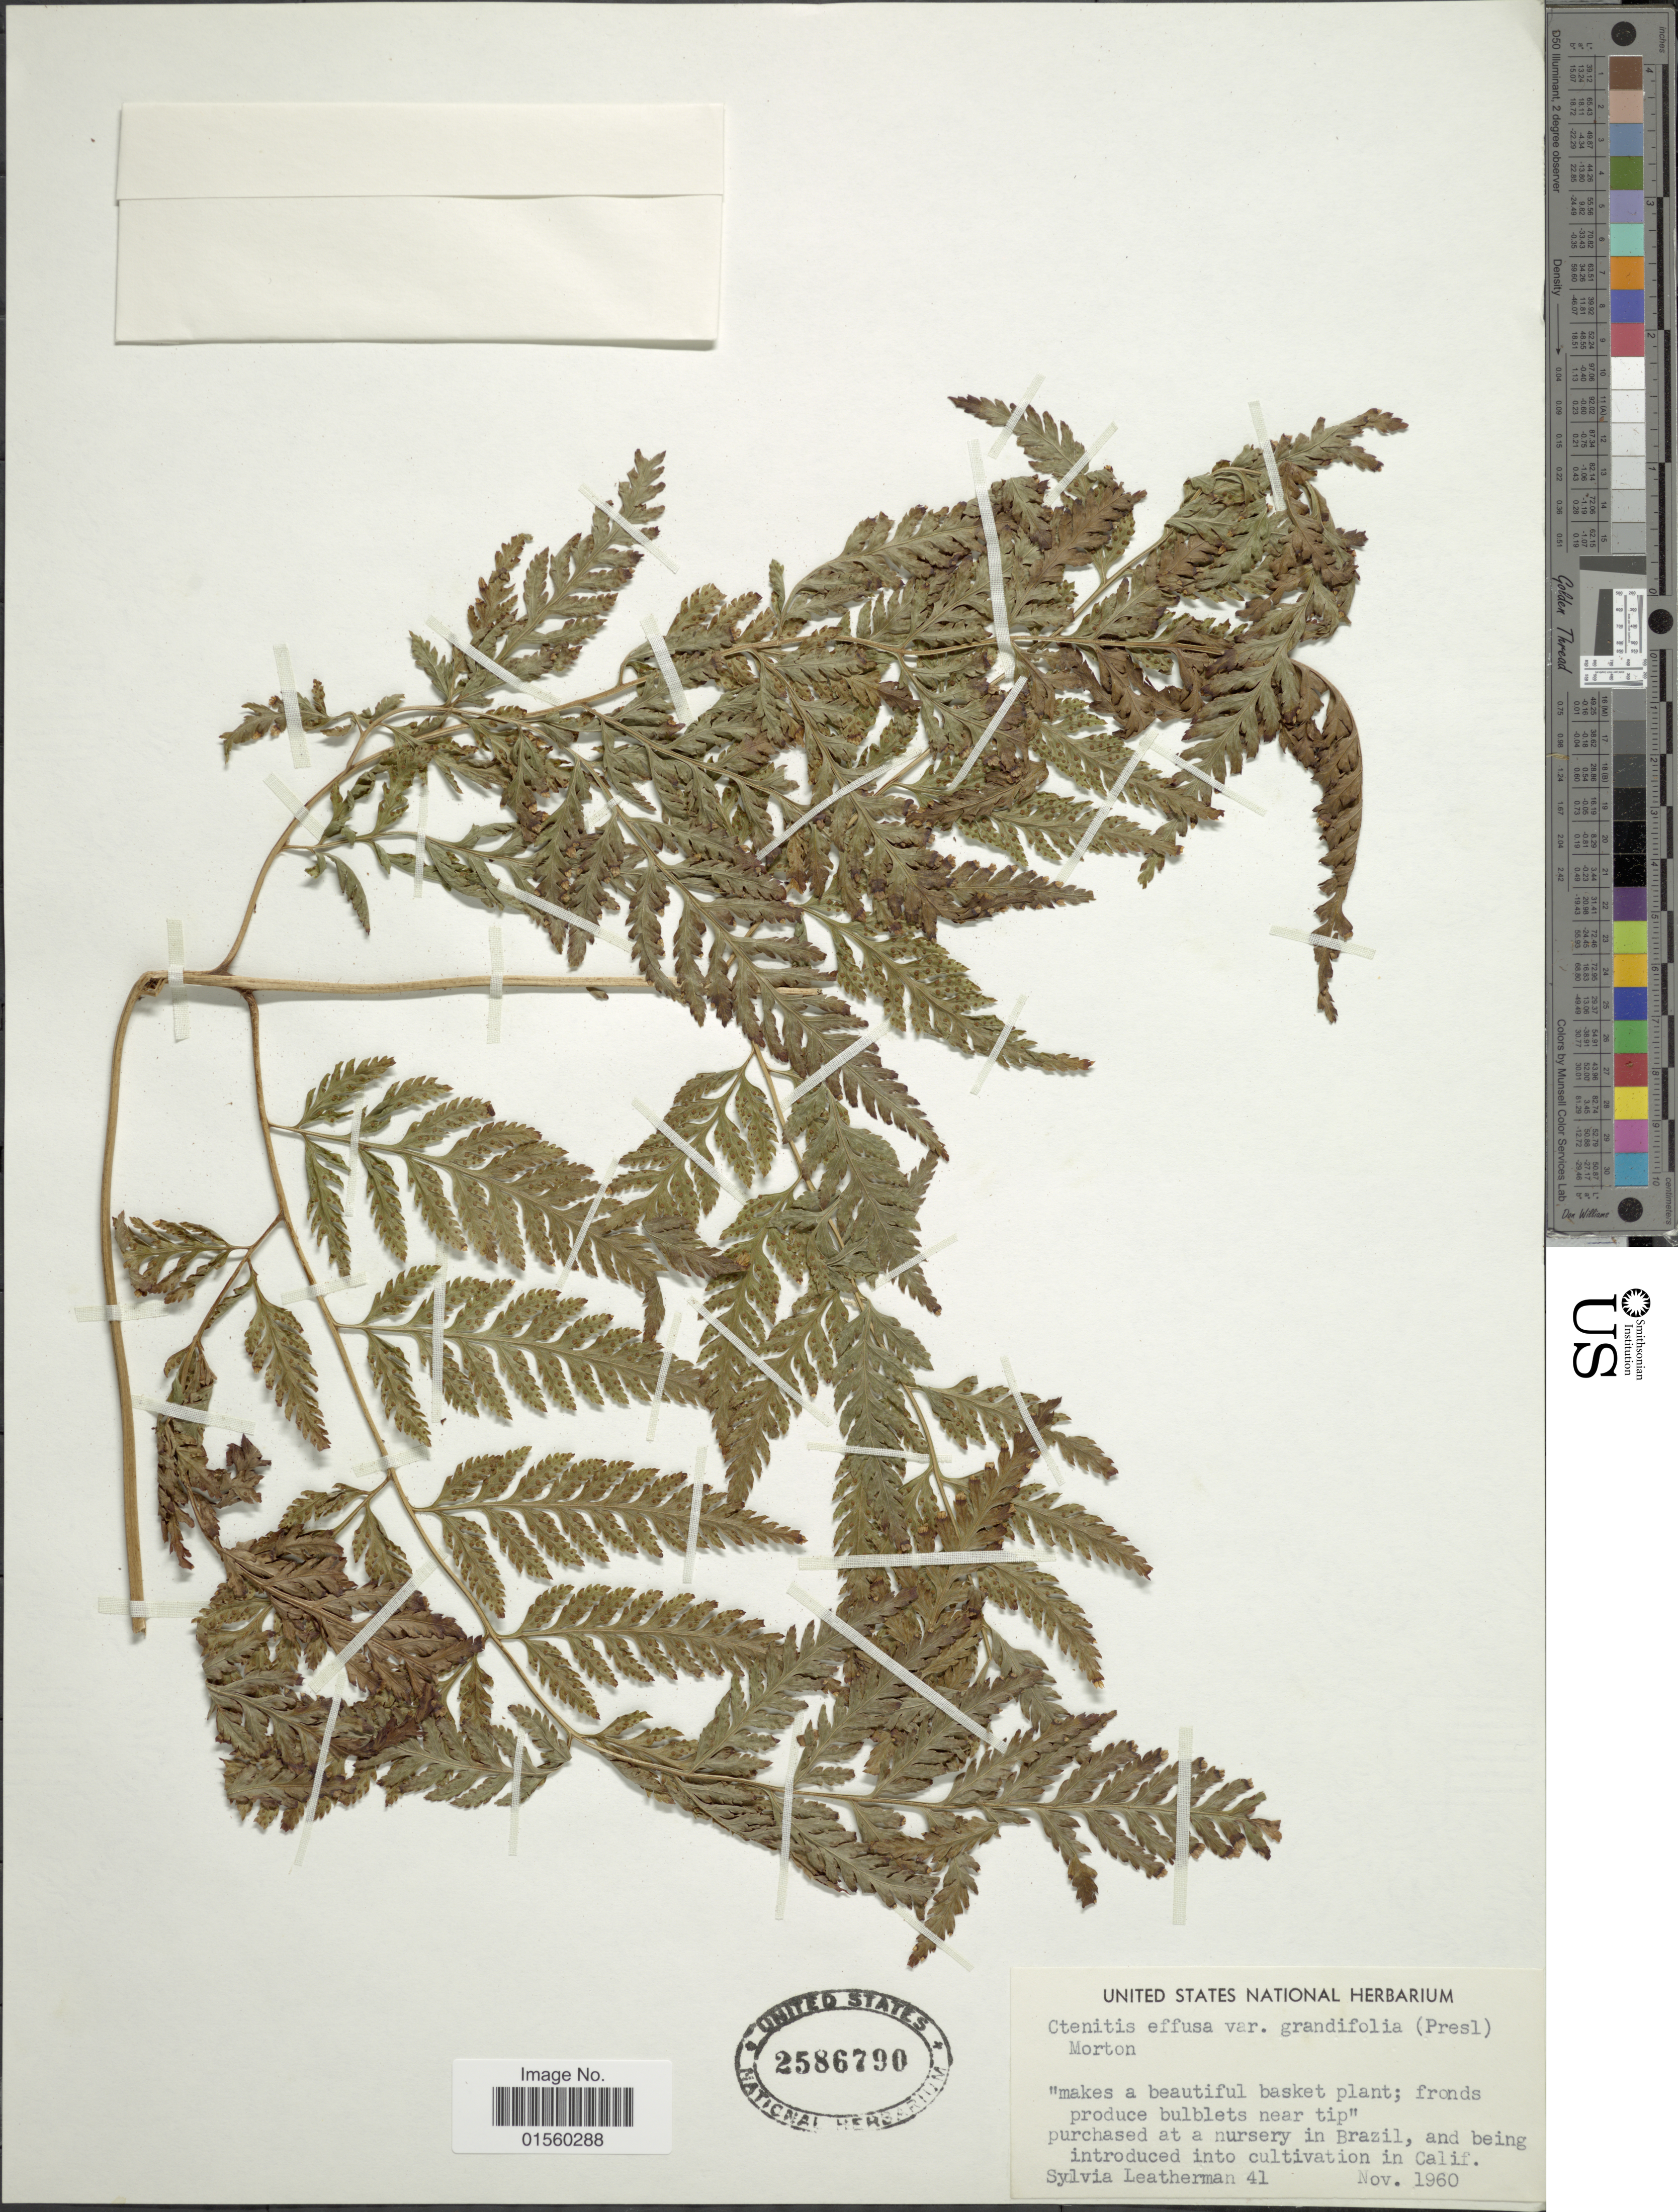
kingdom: Plantae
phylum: Tracheophyta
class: Polypodiopsida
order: Polypodiales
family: Dryopteridaceae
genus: Parapolystichum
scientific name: Parapolystichum effusum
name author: (Sw.) Ching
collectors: S. Leatherman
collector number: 41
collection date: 1960-11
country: United States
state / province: California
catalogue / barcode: US 2586790